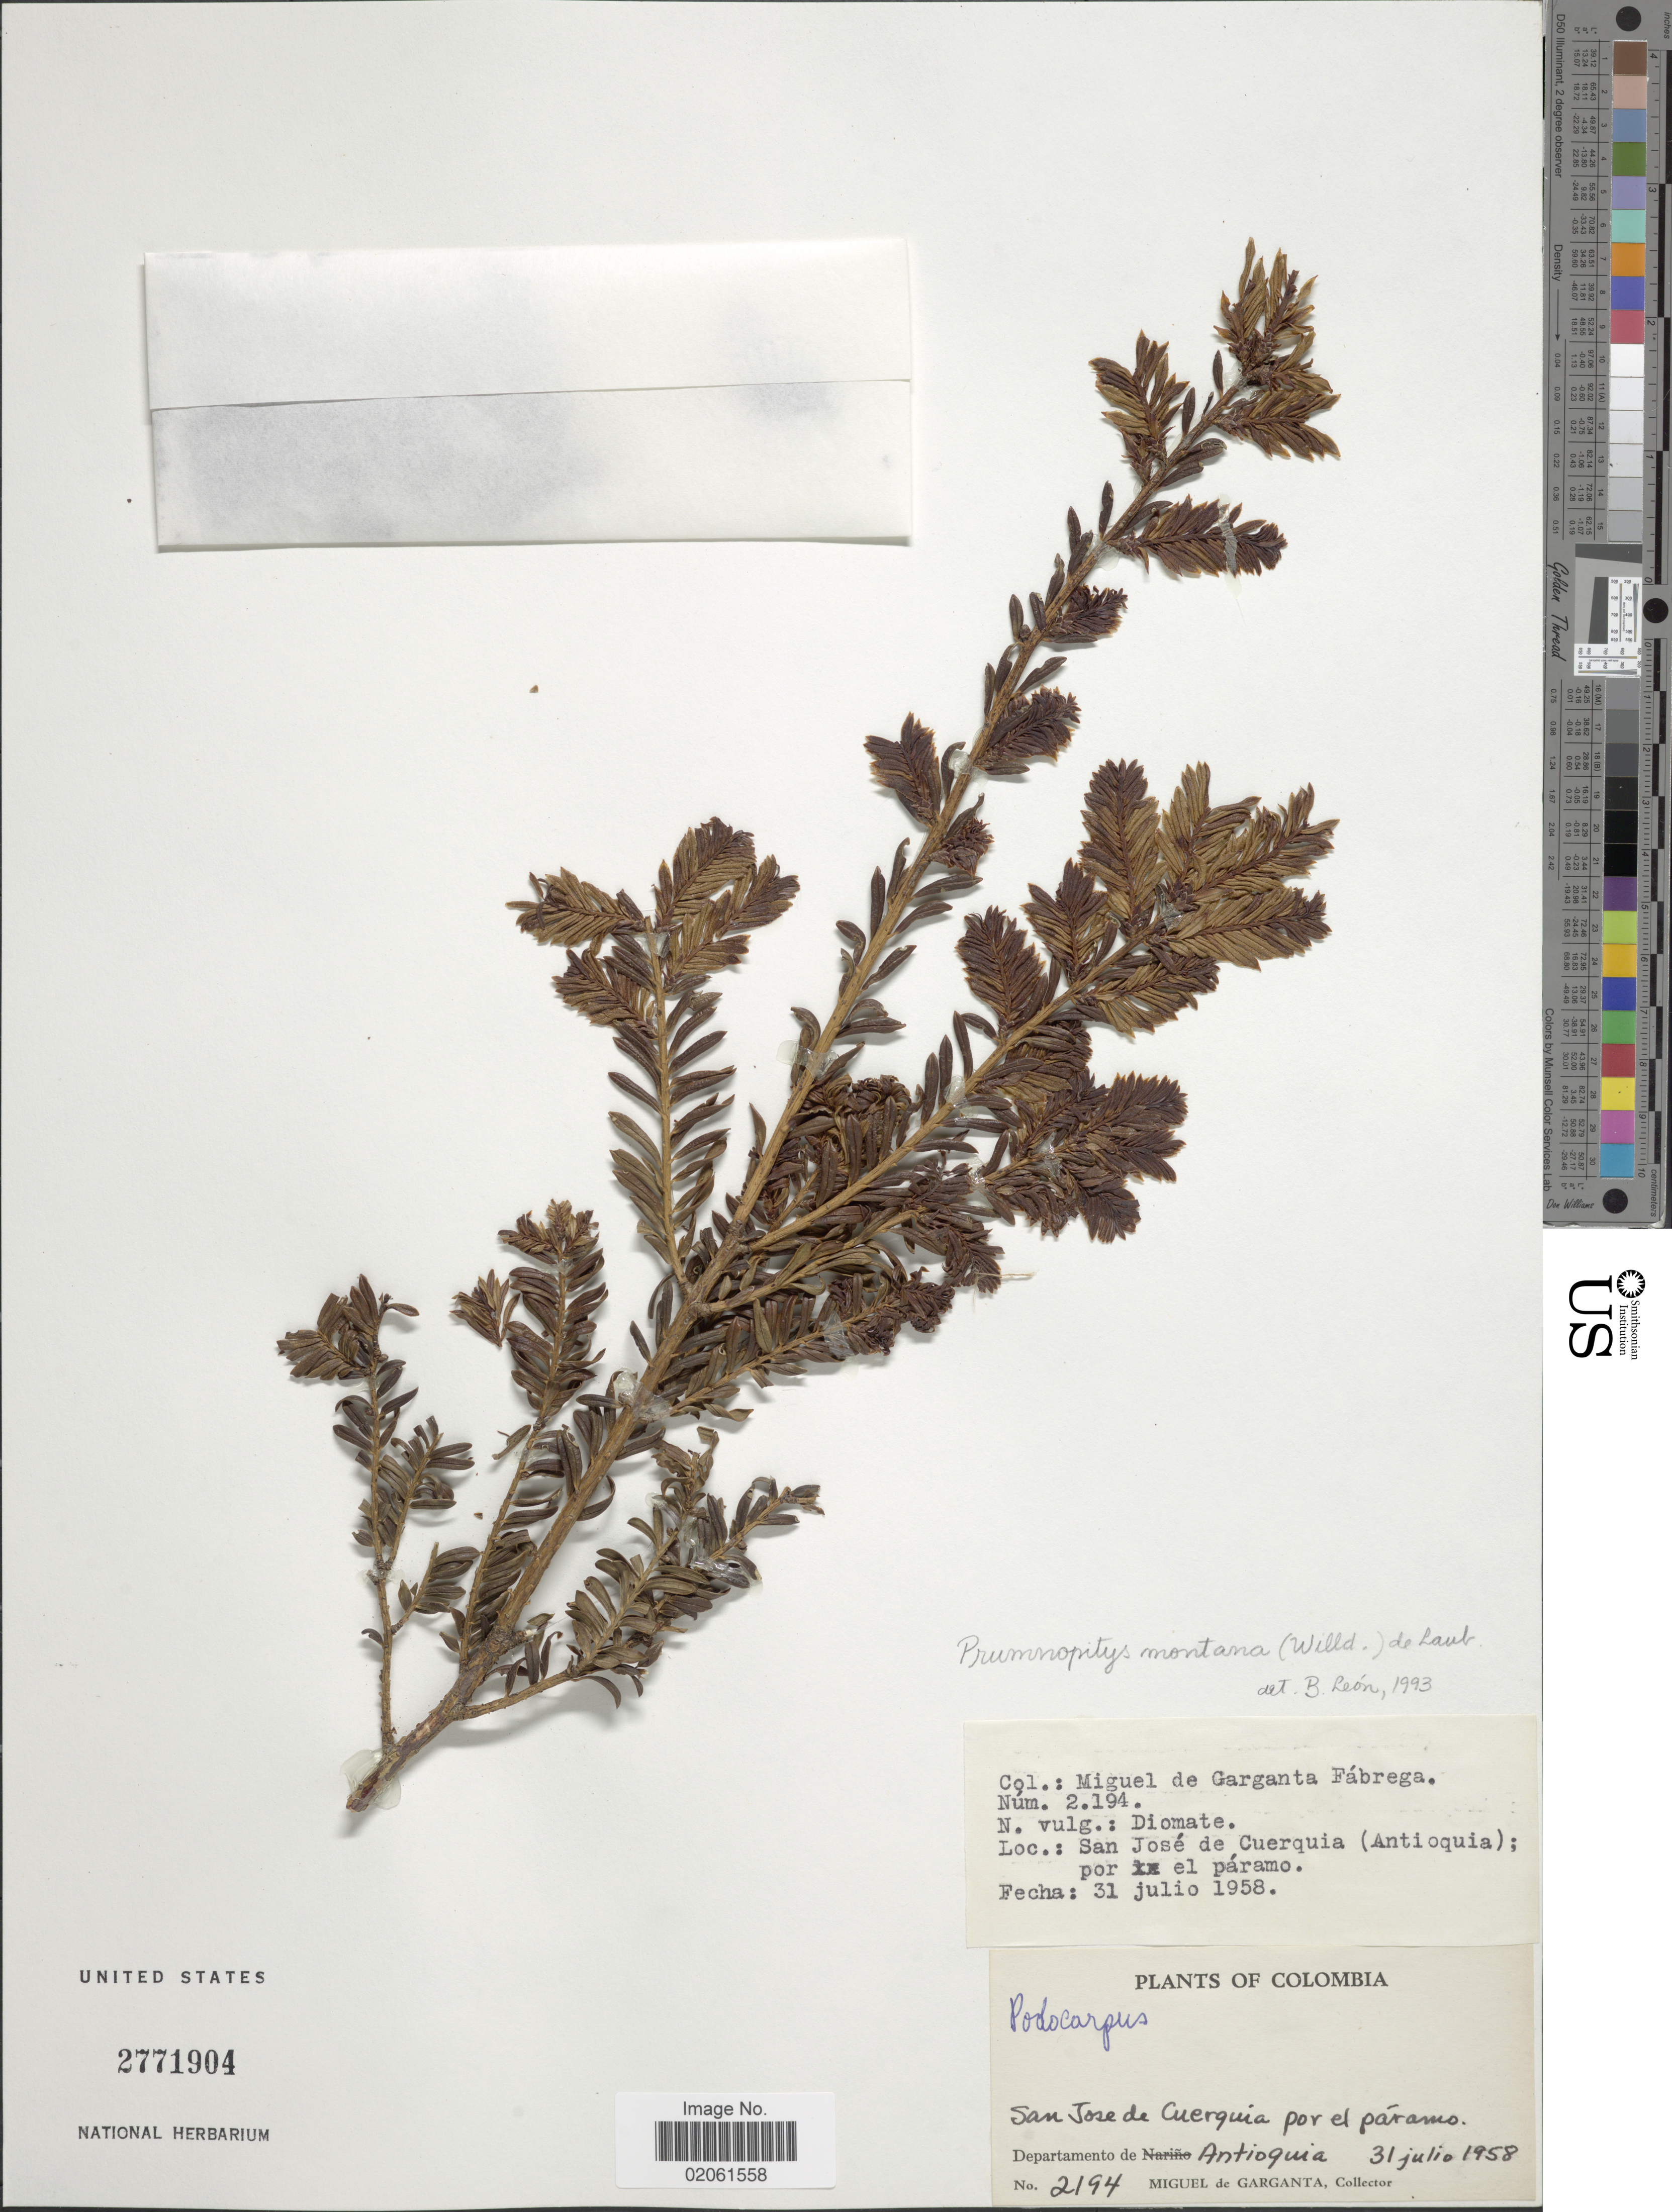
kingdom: Plantae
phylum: Tracheophyta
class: Pinopsida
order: Pinales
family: Podocarpaceae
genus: Podocarpus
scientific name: Podocarpus montanus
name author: (Humb. & Bonpl. ex Willd.) Lodd. ex Endl.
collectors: M. Garganta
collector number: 2194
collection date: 1958-07-31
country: Colombia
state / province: Antioquia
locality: San Jose de Cuerquia Por el paramo, Departamento de Antioquia.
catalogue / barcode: US 2771904